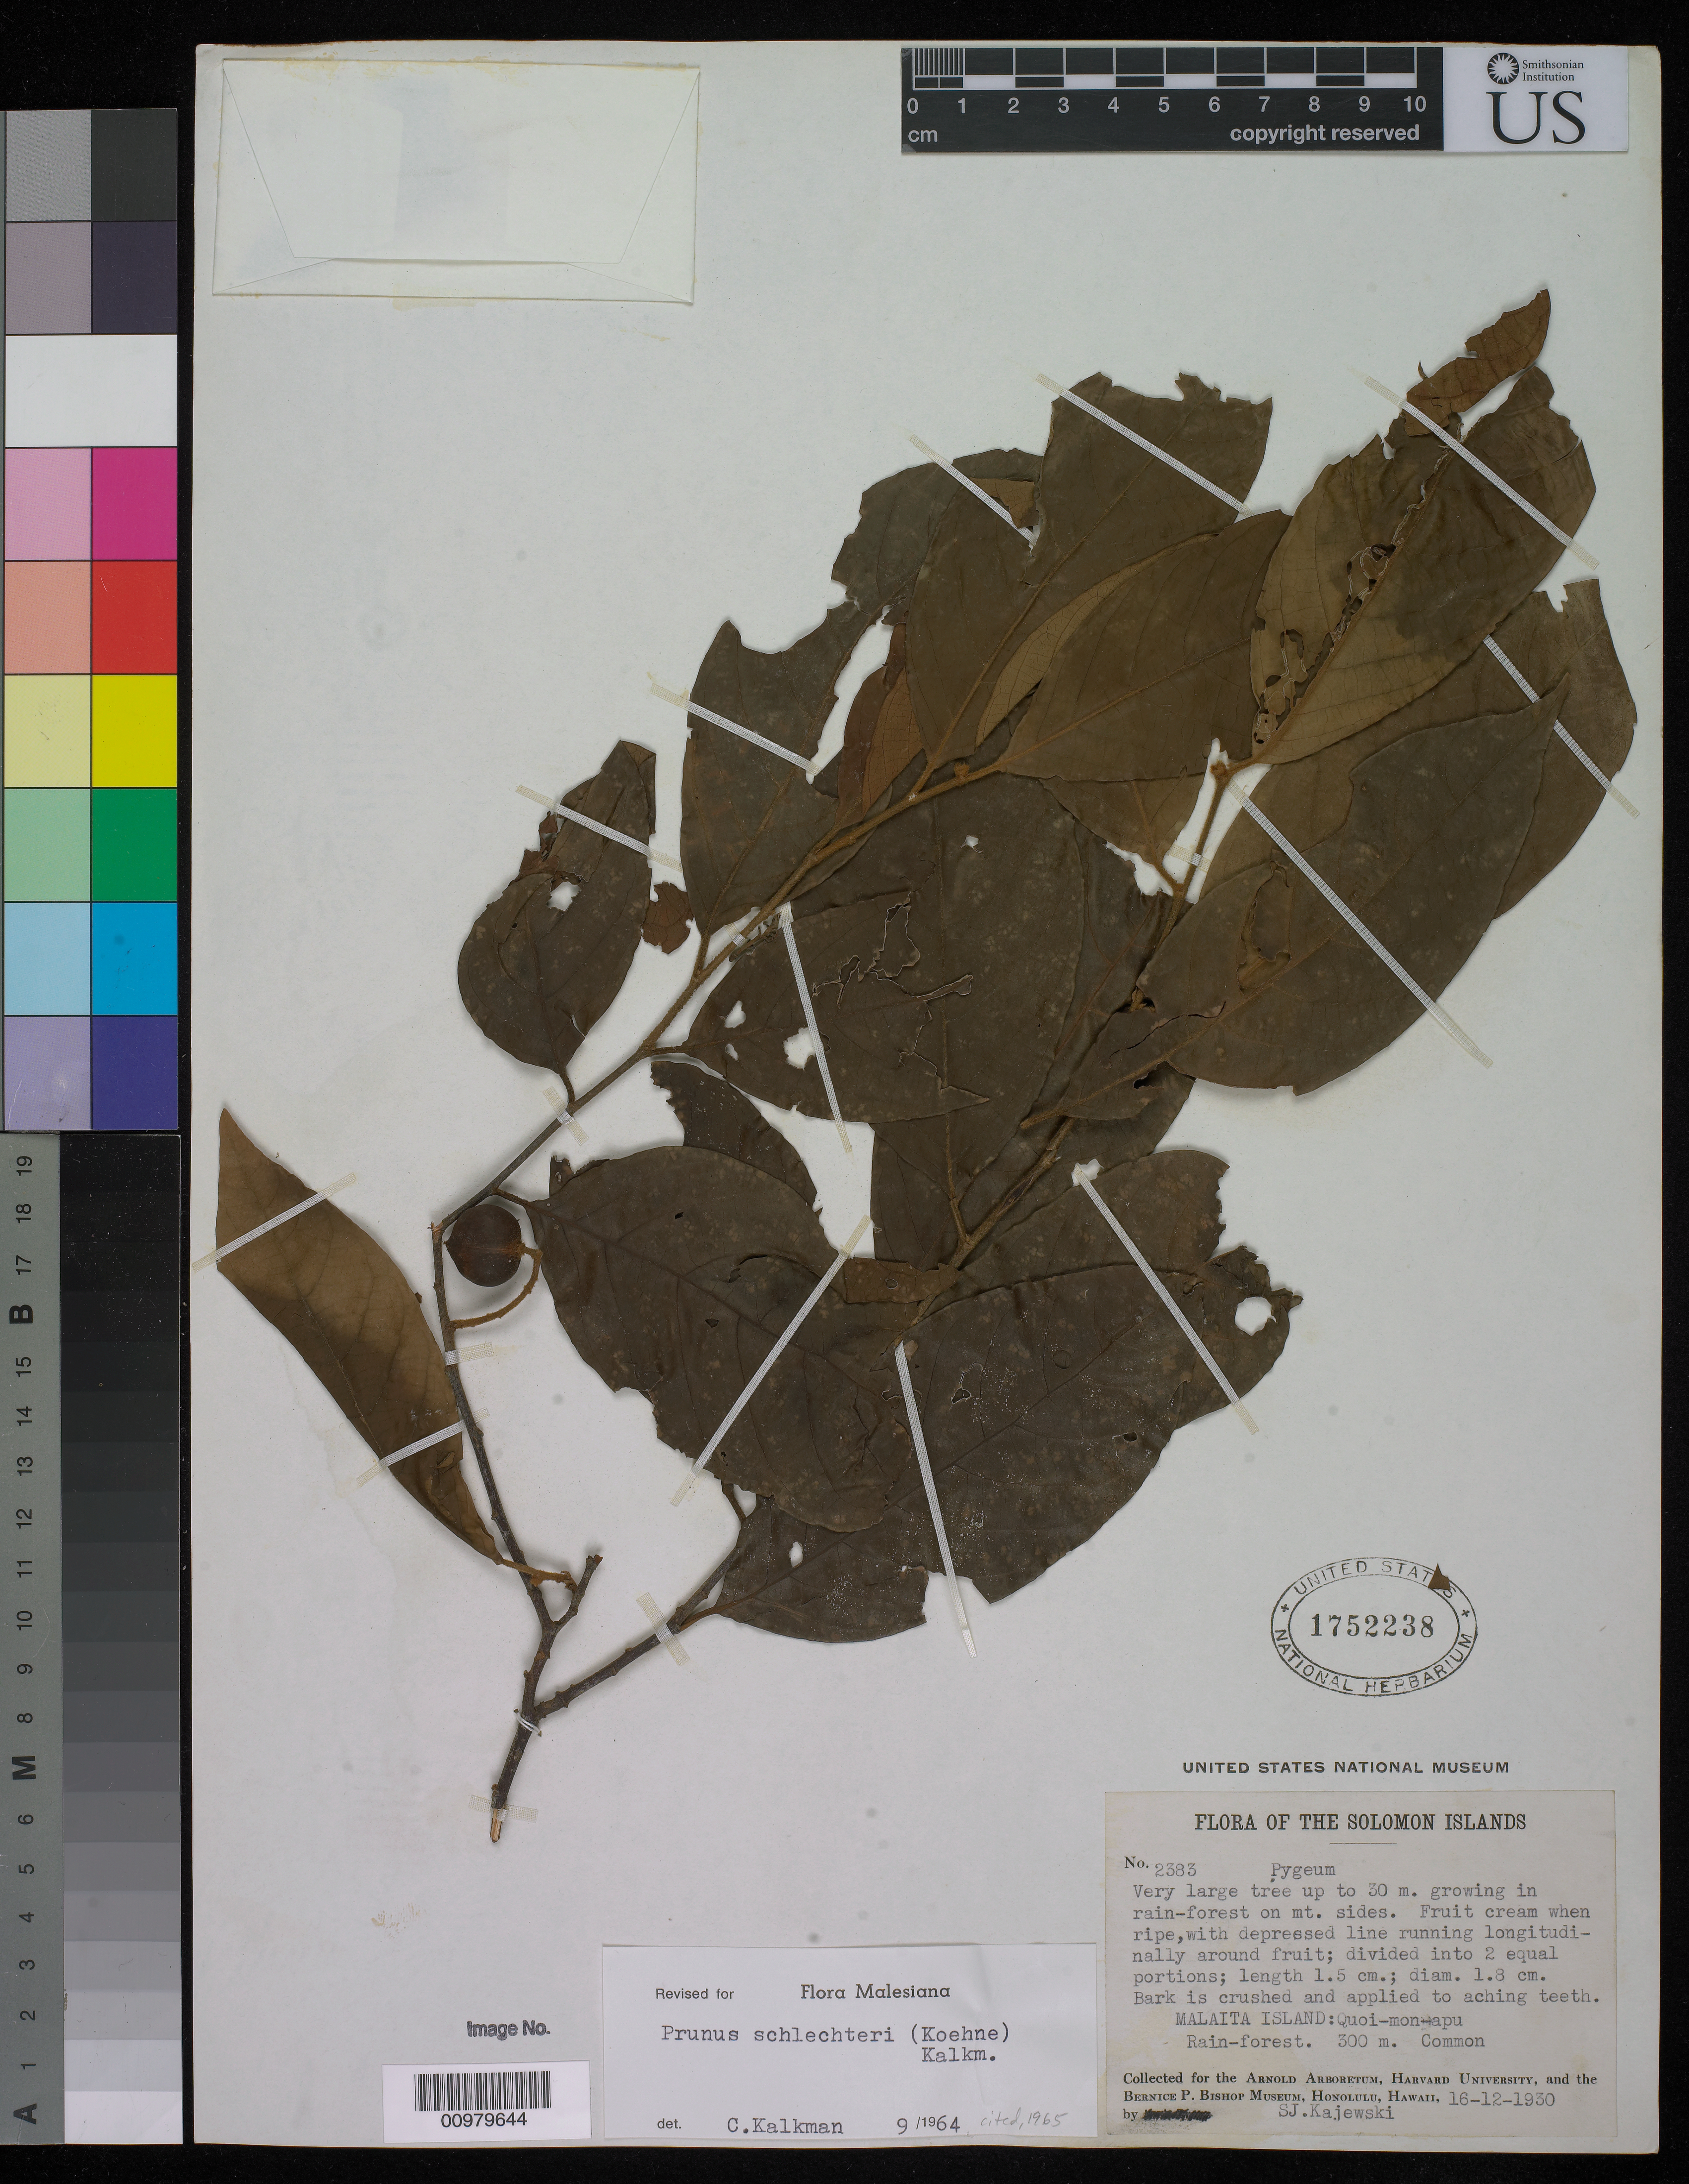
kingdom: Plantae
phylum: Tracheophyta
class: Magnoliopsida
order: Rosales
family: Rosaceae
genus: Prunus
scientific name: Prunus schlechteri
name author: (Koehne) Kalkman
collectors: S.J. Kajewski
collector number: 2383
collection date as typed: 16 Dec 1930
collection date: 1930-12-16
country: Solomon Islands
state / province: Malaita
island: Malaita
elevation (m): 300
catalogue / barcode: US 1752238